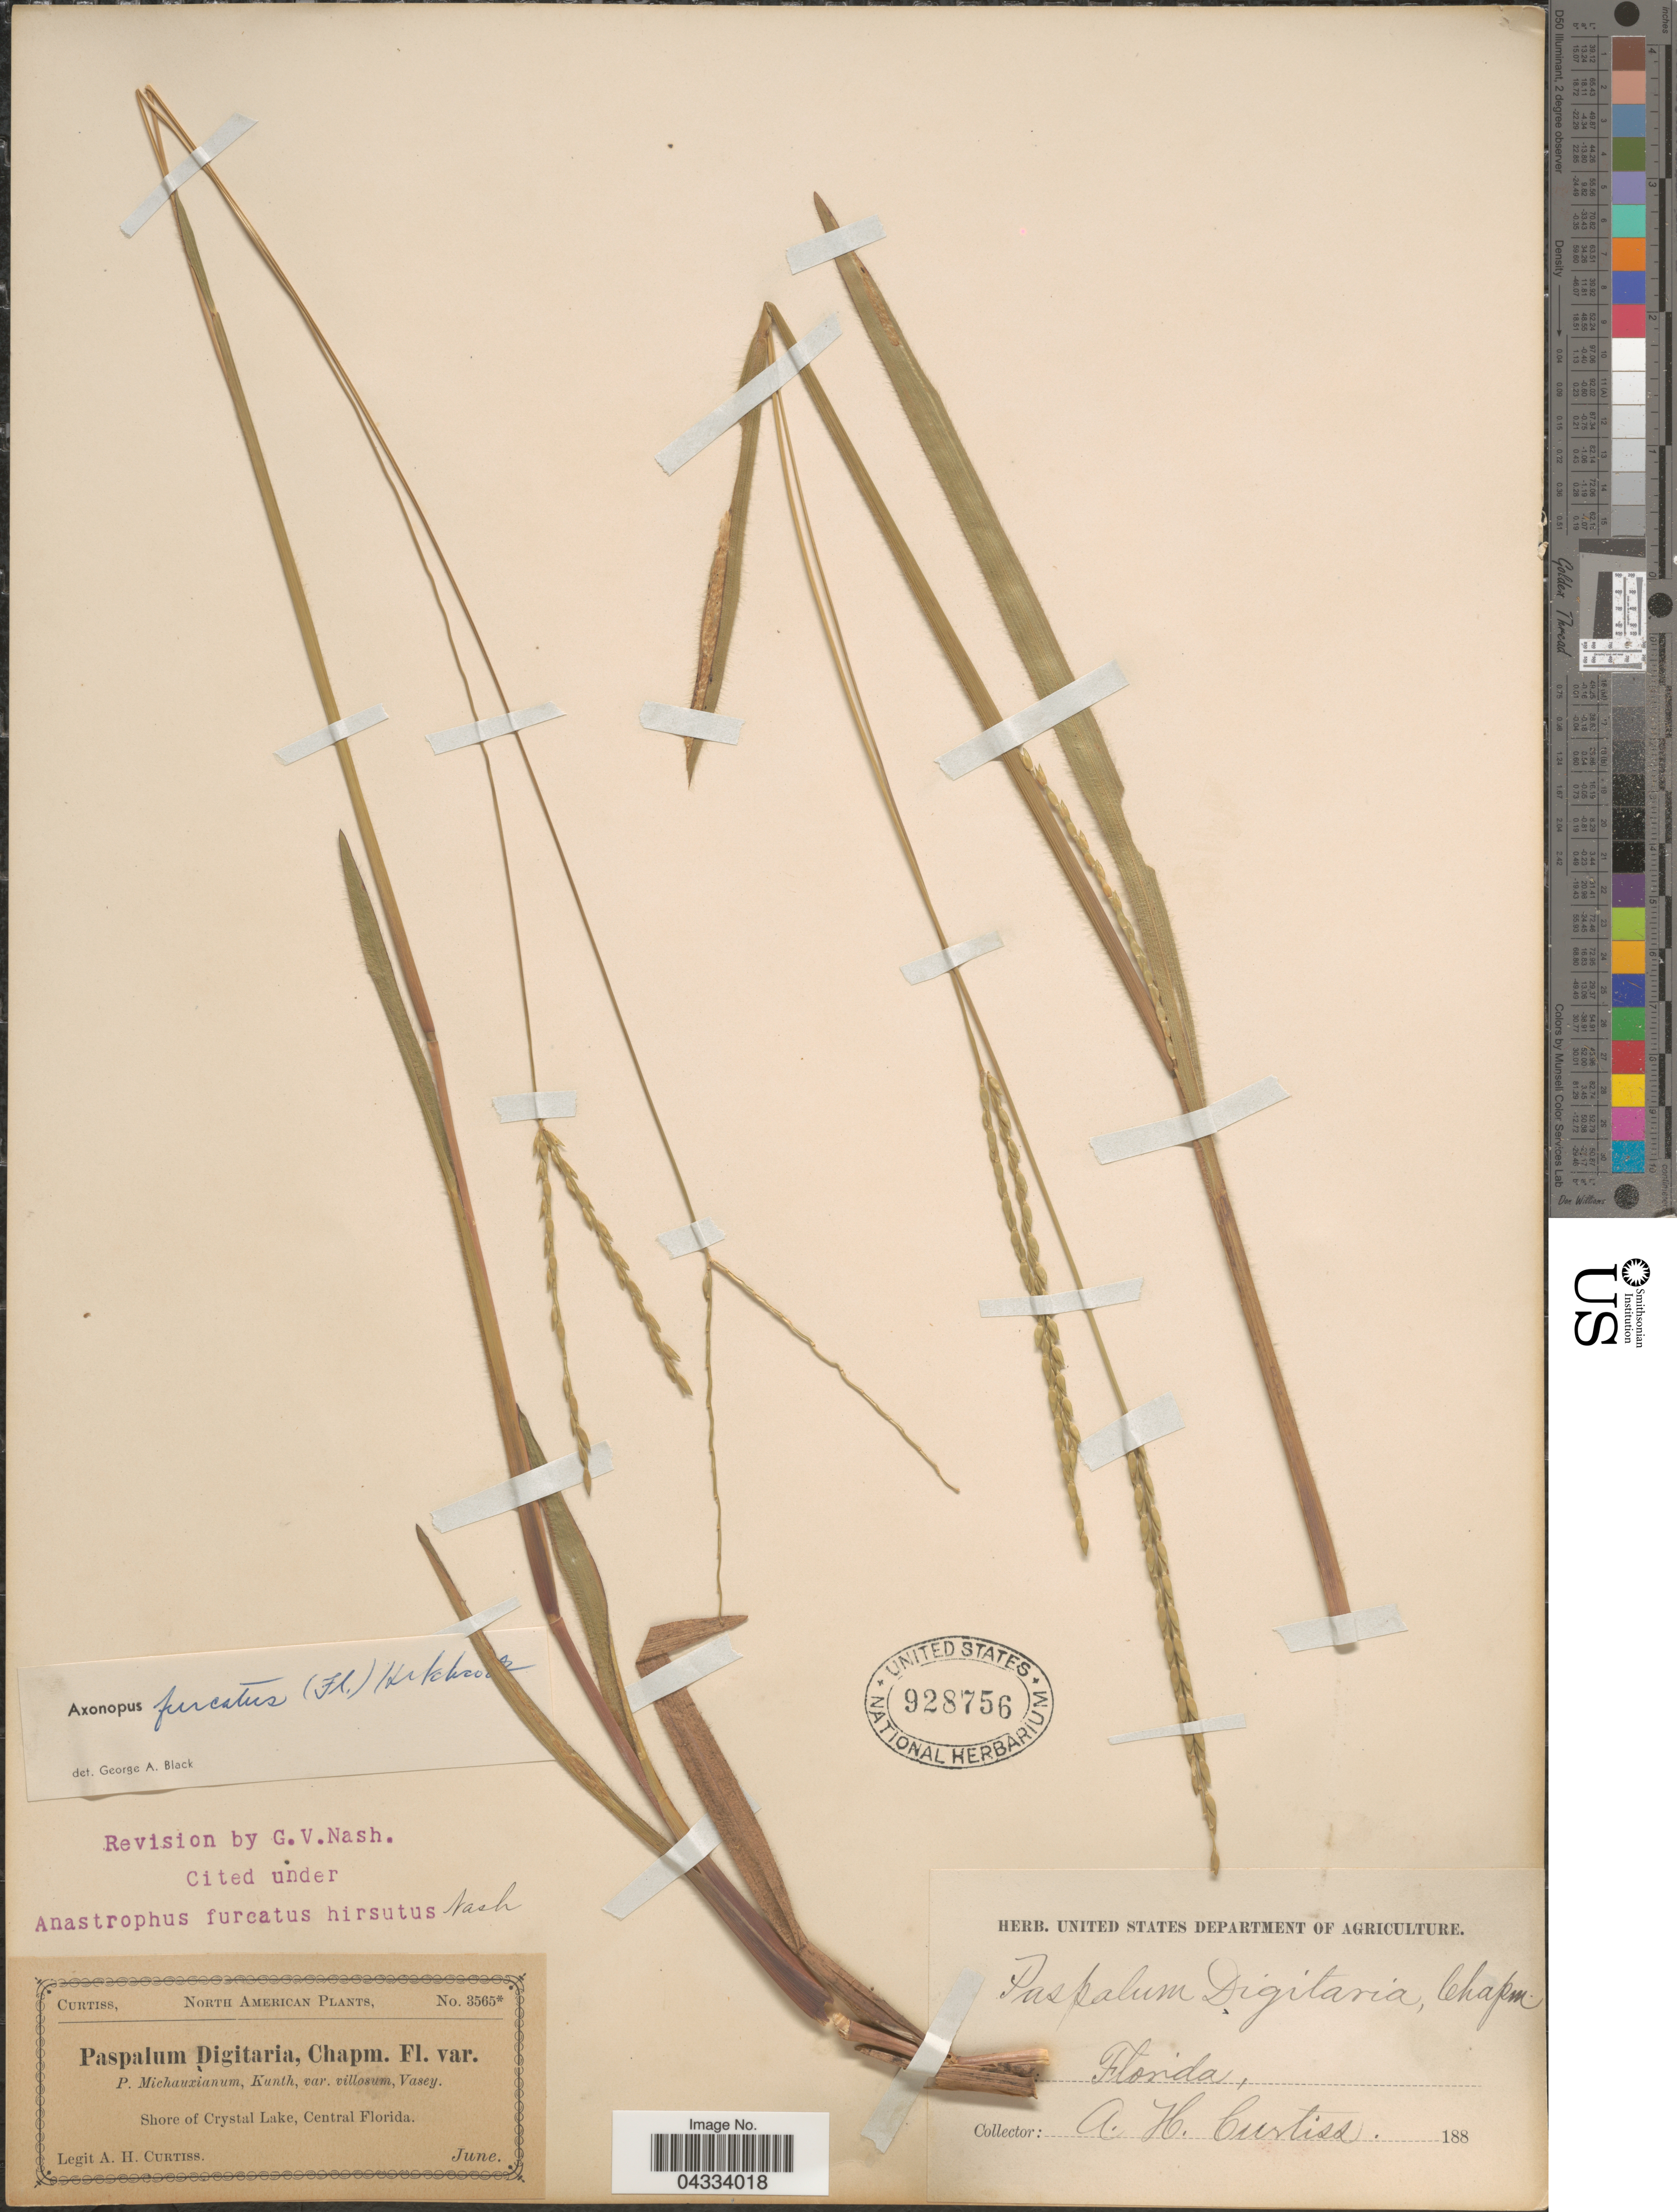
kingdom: Plantae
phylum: Tracheophyta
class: Liliopsida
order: Poales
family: Poaceae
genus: Axonopus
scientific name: Axonopus furcatus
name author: (Flüggé) Hitchc.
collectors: A. H. Curtiss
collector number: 3565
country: United States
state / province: Florida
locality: Shore of Crystal Lake, Central Florida.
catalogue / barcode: US 928756